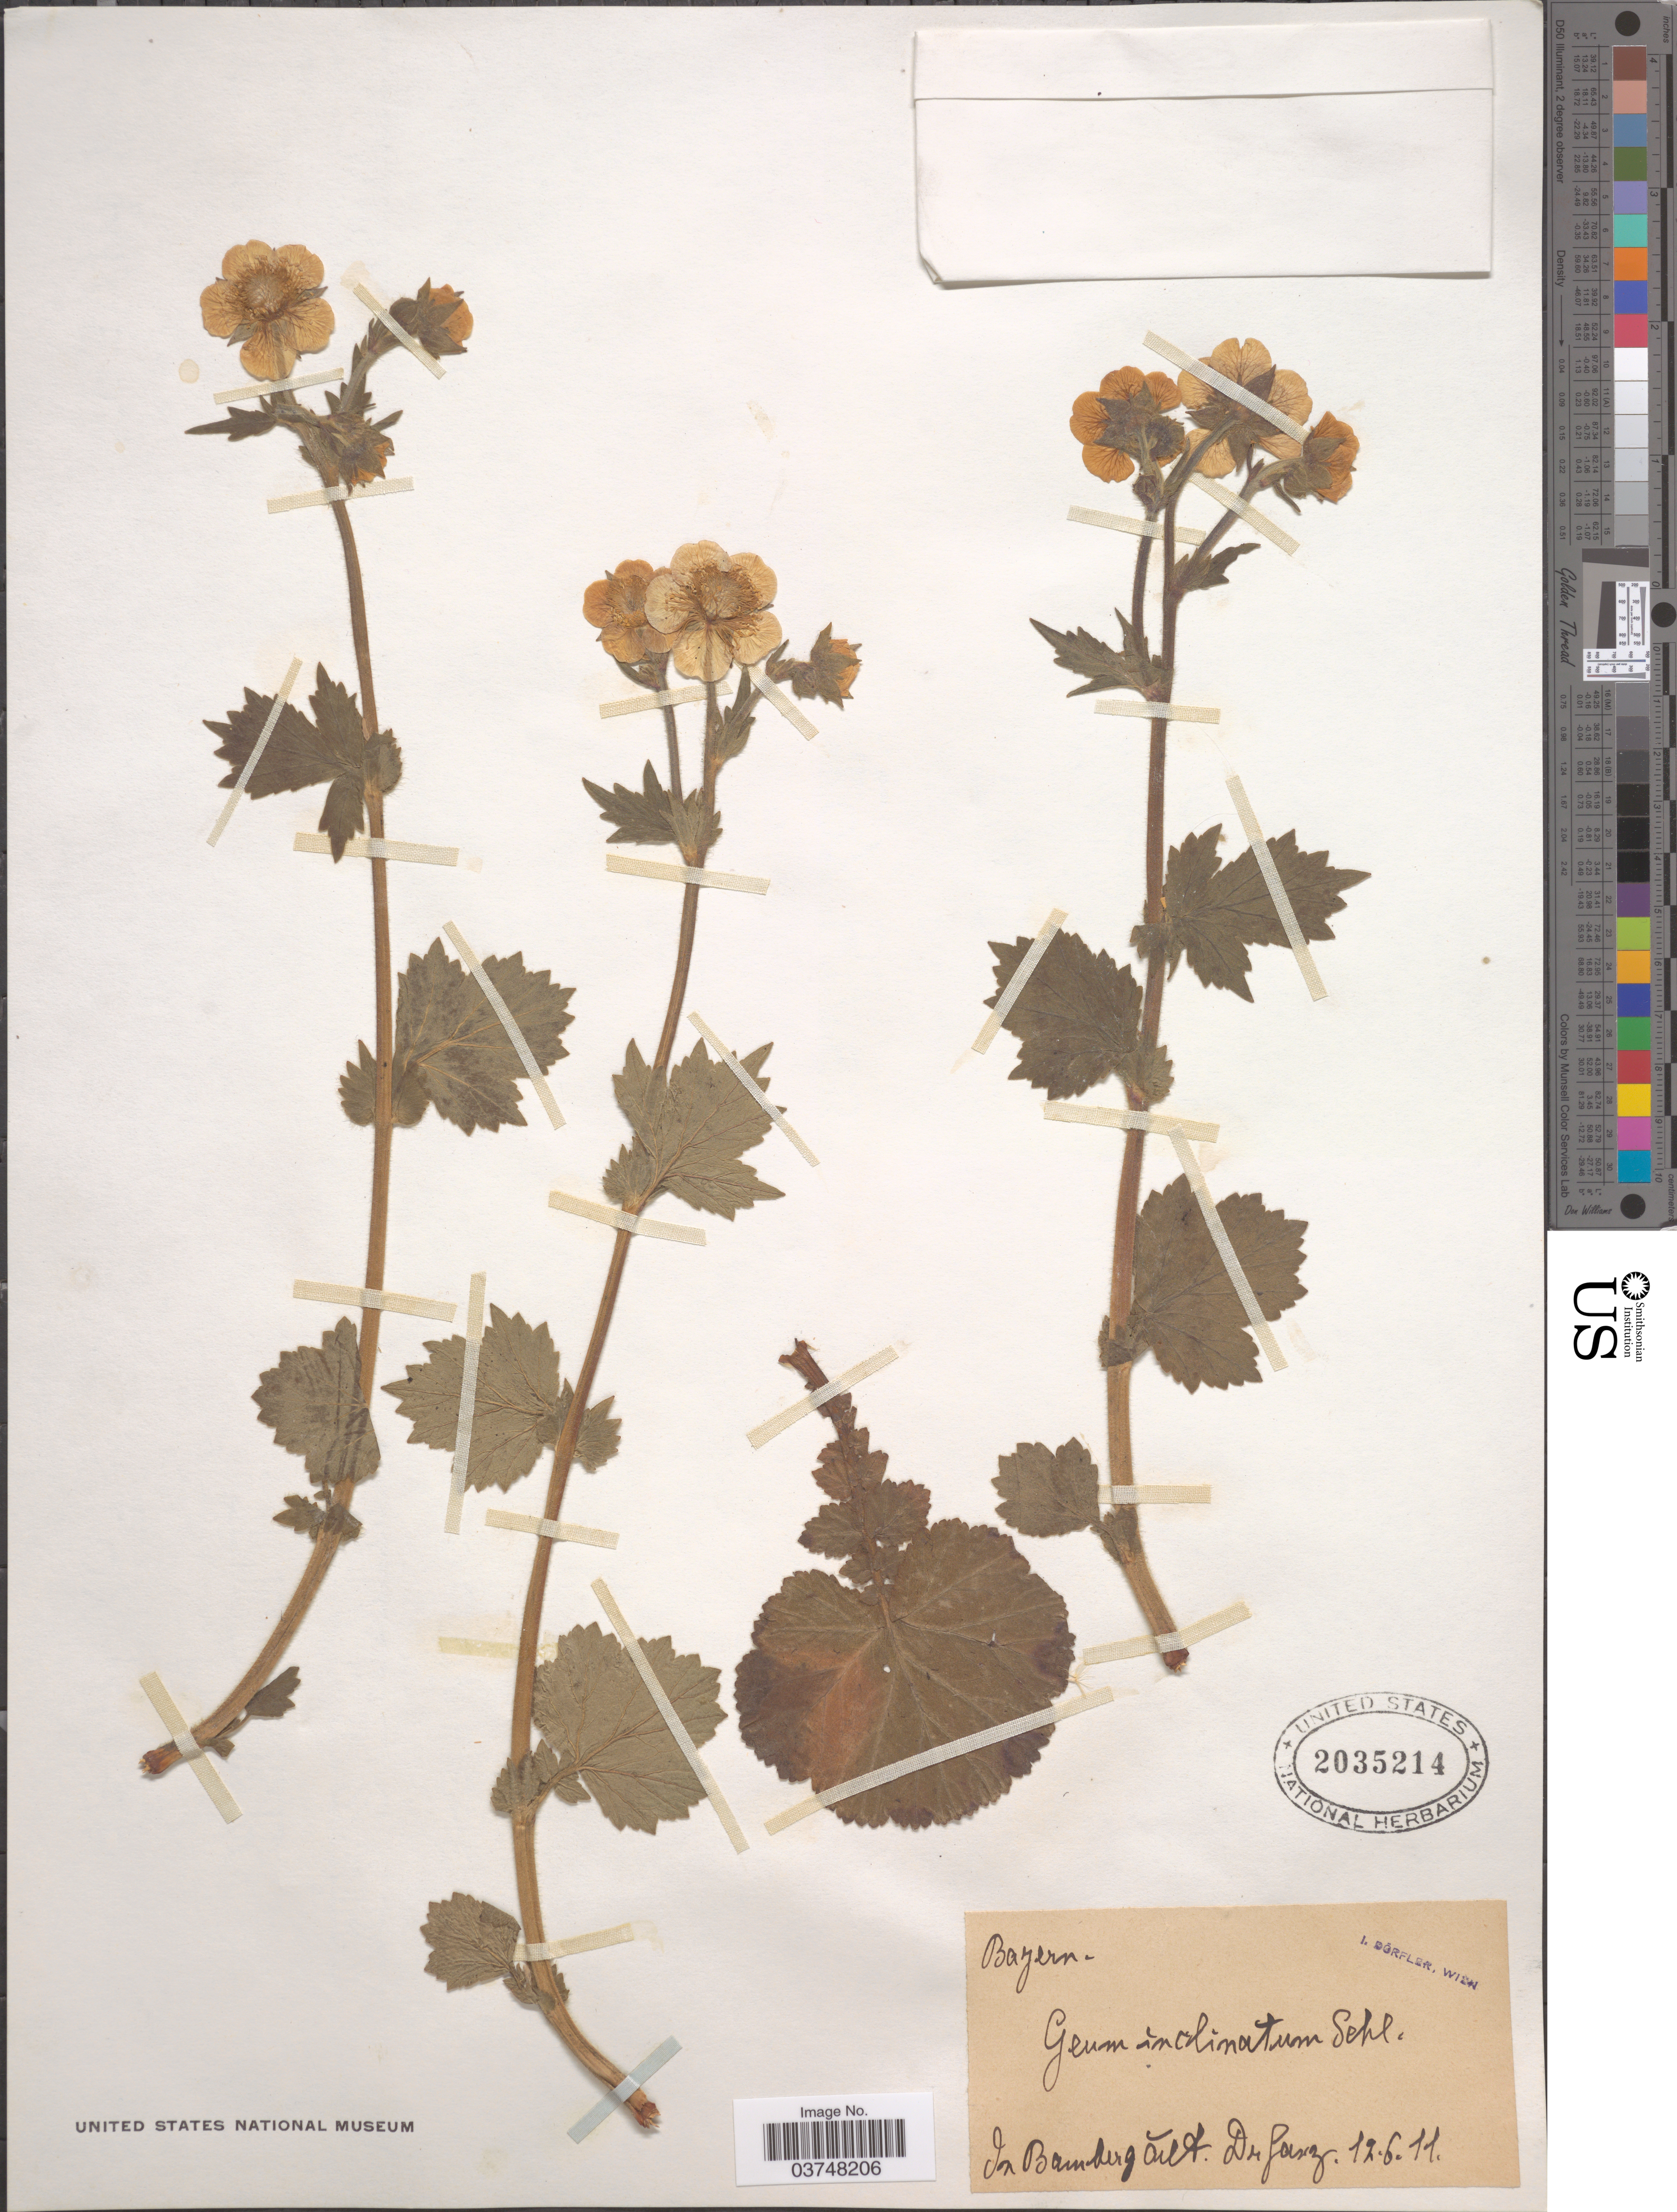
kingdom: Plantae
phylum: Tracheophyta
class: Magnoliopsida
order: Rosales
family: Rosaceae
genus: Geum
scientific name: Geum inclinatum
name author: Schleich.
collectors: P. Fanz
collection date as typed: Transcribed d/m/y: 12/6/11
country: Germany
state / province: Bayern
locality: In Bamberg.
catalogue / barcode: US 2035214